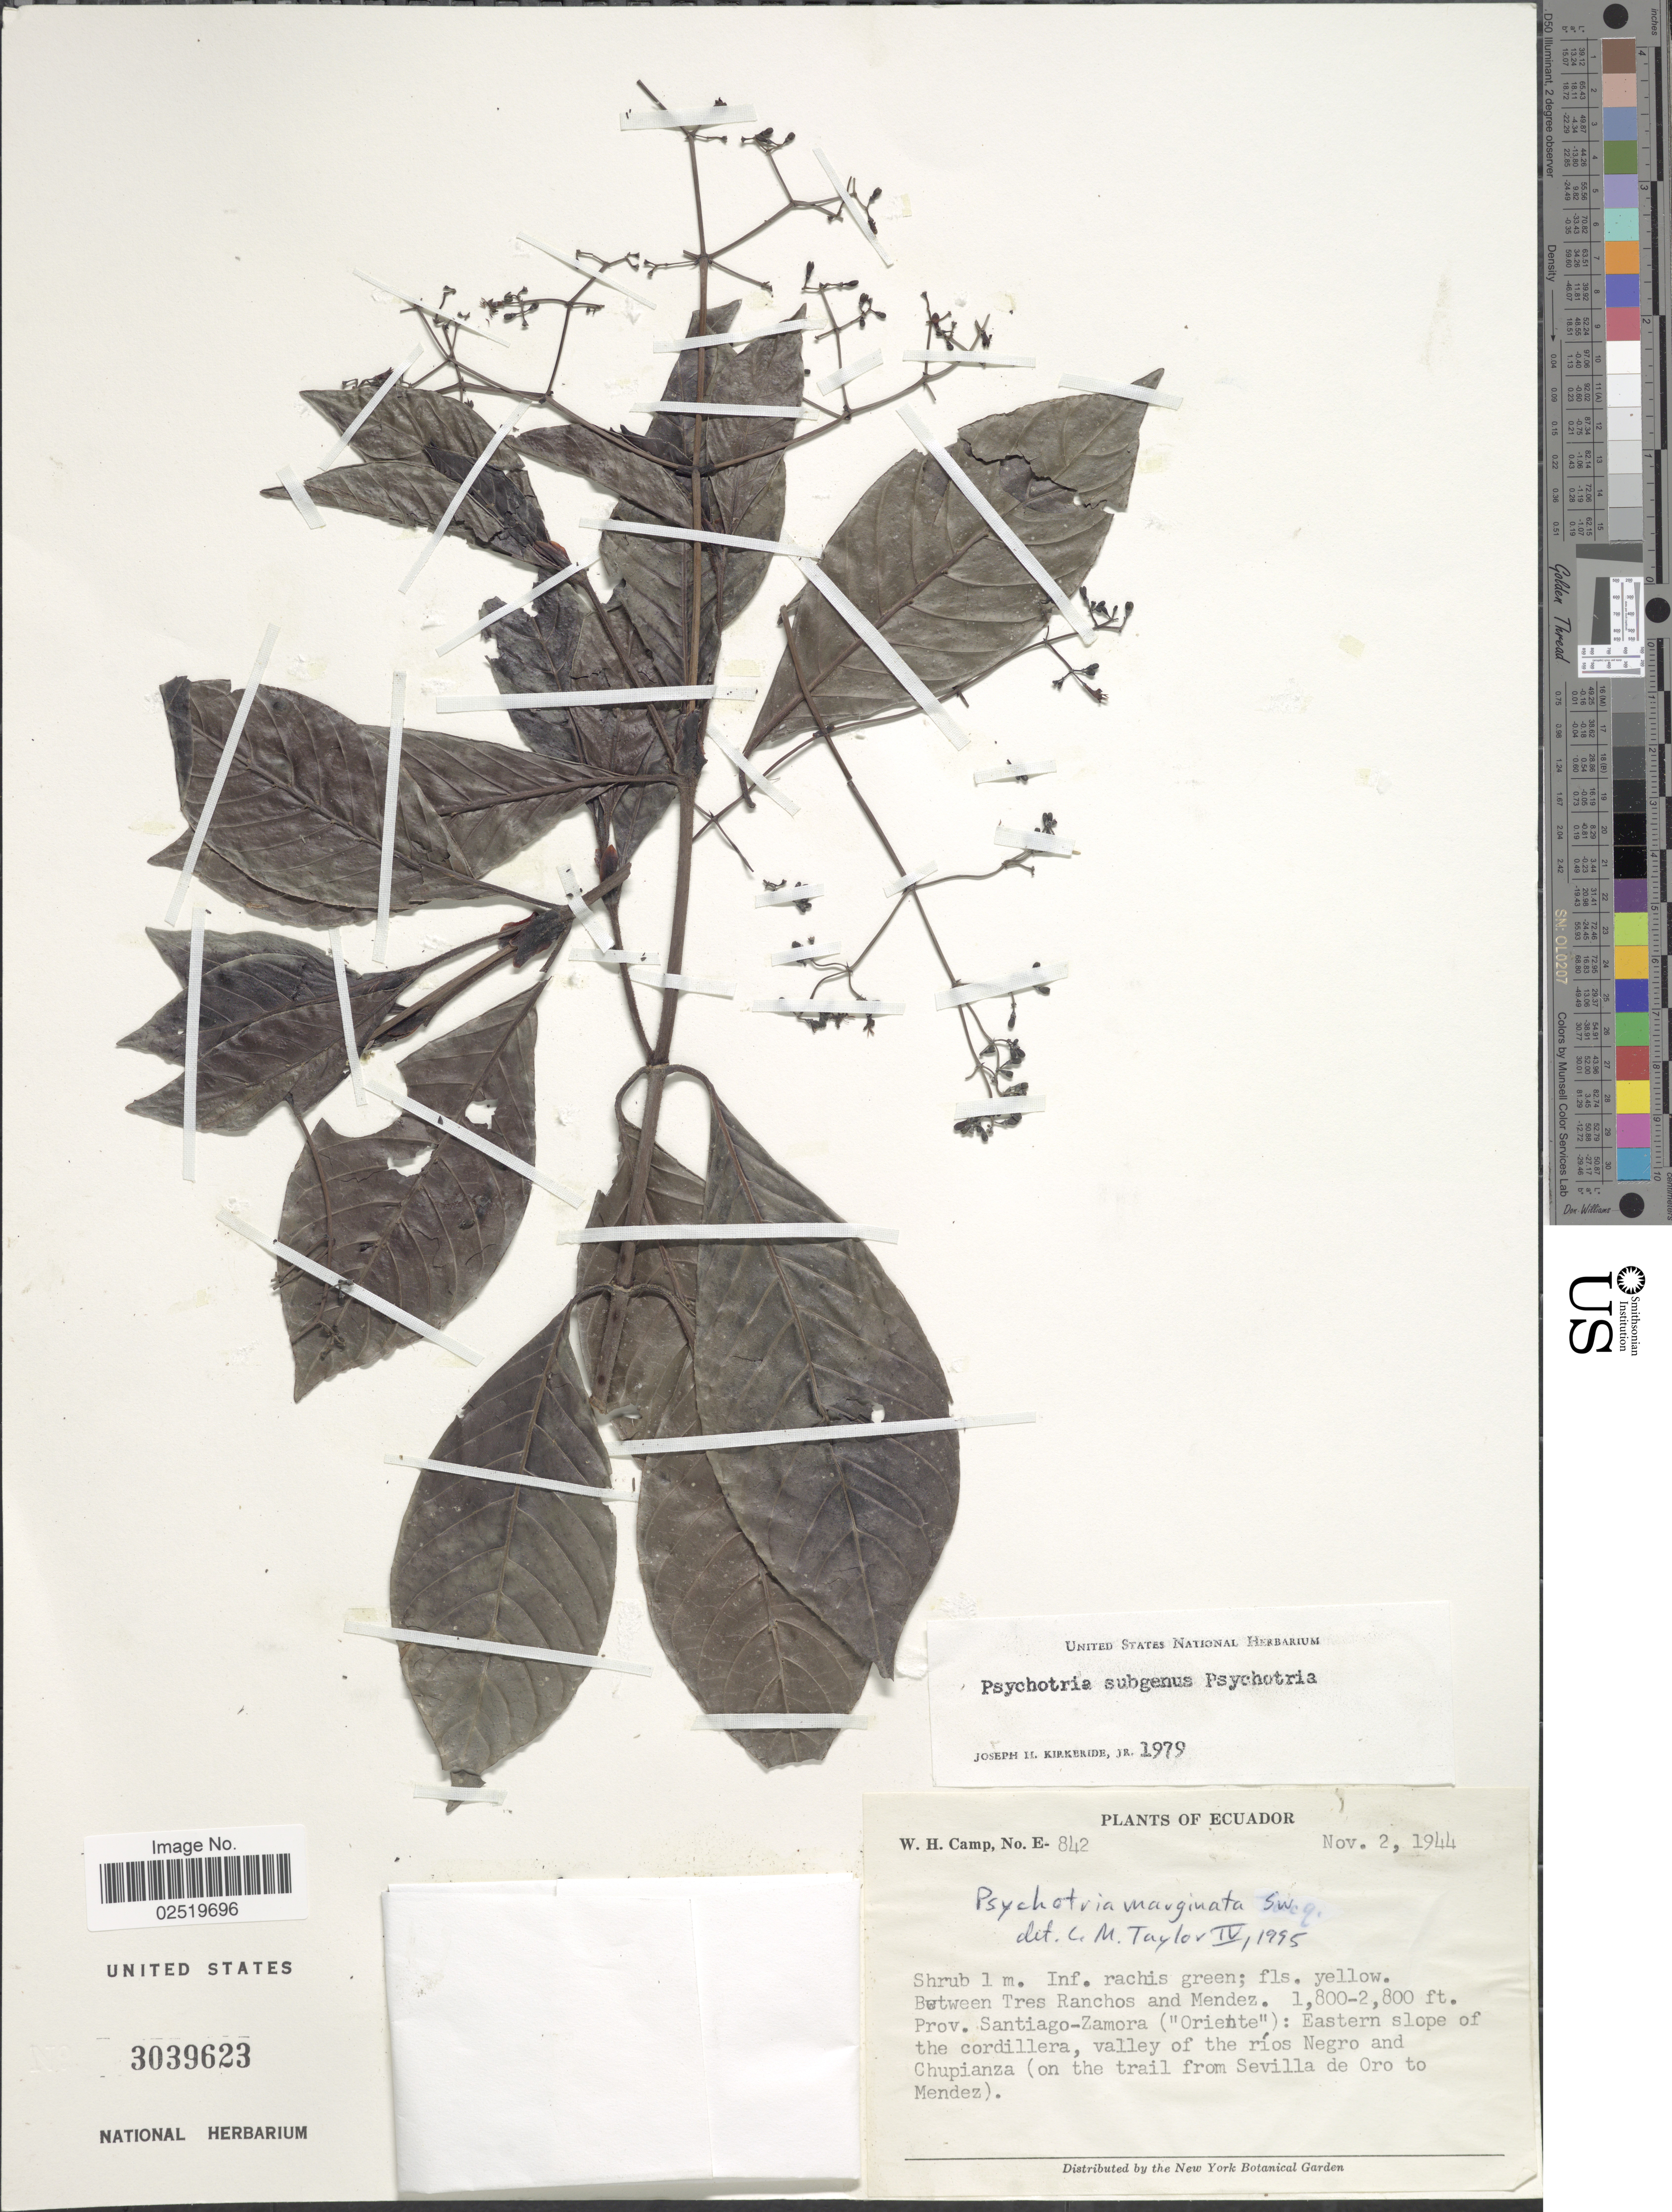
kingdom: Plantae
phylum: Tracheophyta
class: Magnoliopsida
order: Gentianales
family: Rubiaceae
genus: Psychotria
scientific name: Psychotria marginata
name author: Sw.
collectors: W. H. Camp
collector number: E-842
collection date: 1944-11-02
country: Ecuador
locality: Between Tres Ranchos and Mendez, Prov. Santiago-Zamora ("Oriente"): Eastern slope of the cordillera, valley of the rios Negro and Chupianza (on the trail from Sevilla de Oro to Mendez).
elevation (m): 549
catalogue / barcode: US 3039623